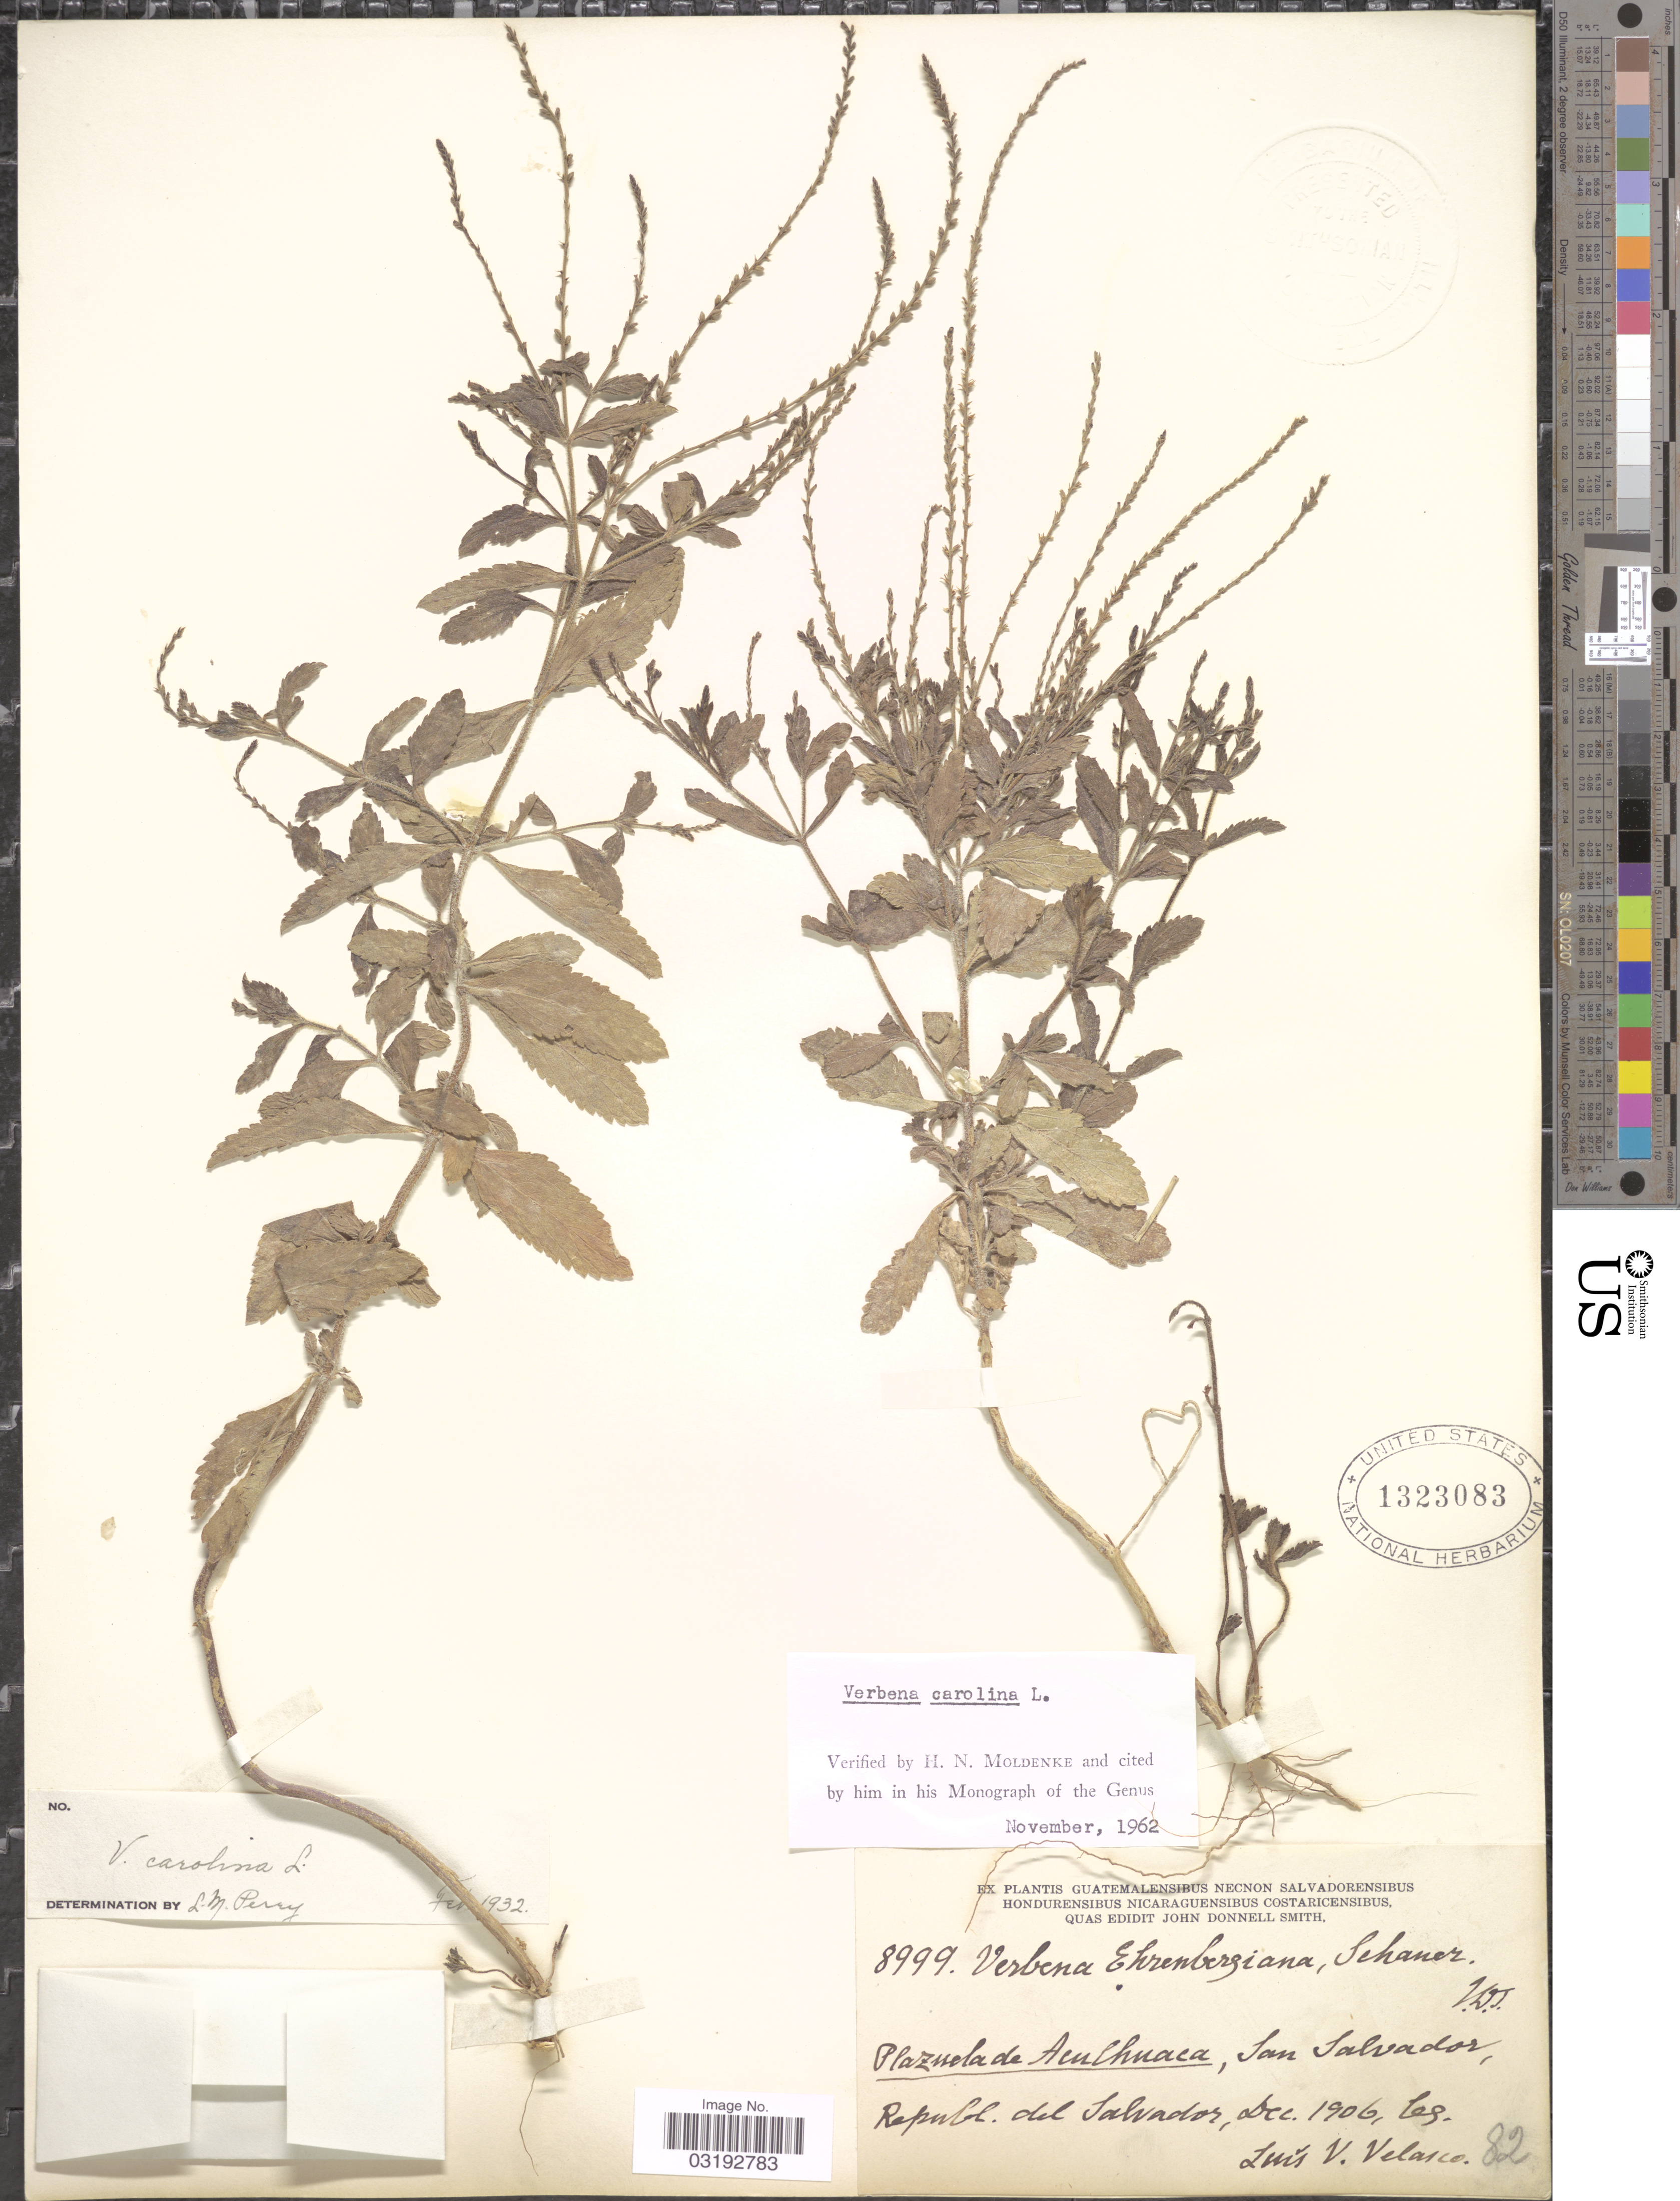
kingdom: Plantae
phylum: Tracheophyta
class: Magnoliopsida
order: Lamiales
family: Verbenaceae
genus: Verbena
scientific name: Verbena carolina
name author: L.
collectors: L. Velasco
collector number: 8999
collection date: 1906-12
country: El Salvador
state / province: San Salvador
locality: Plazuela de Aculhuaca.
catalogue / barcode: US 1323083